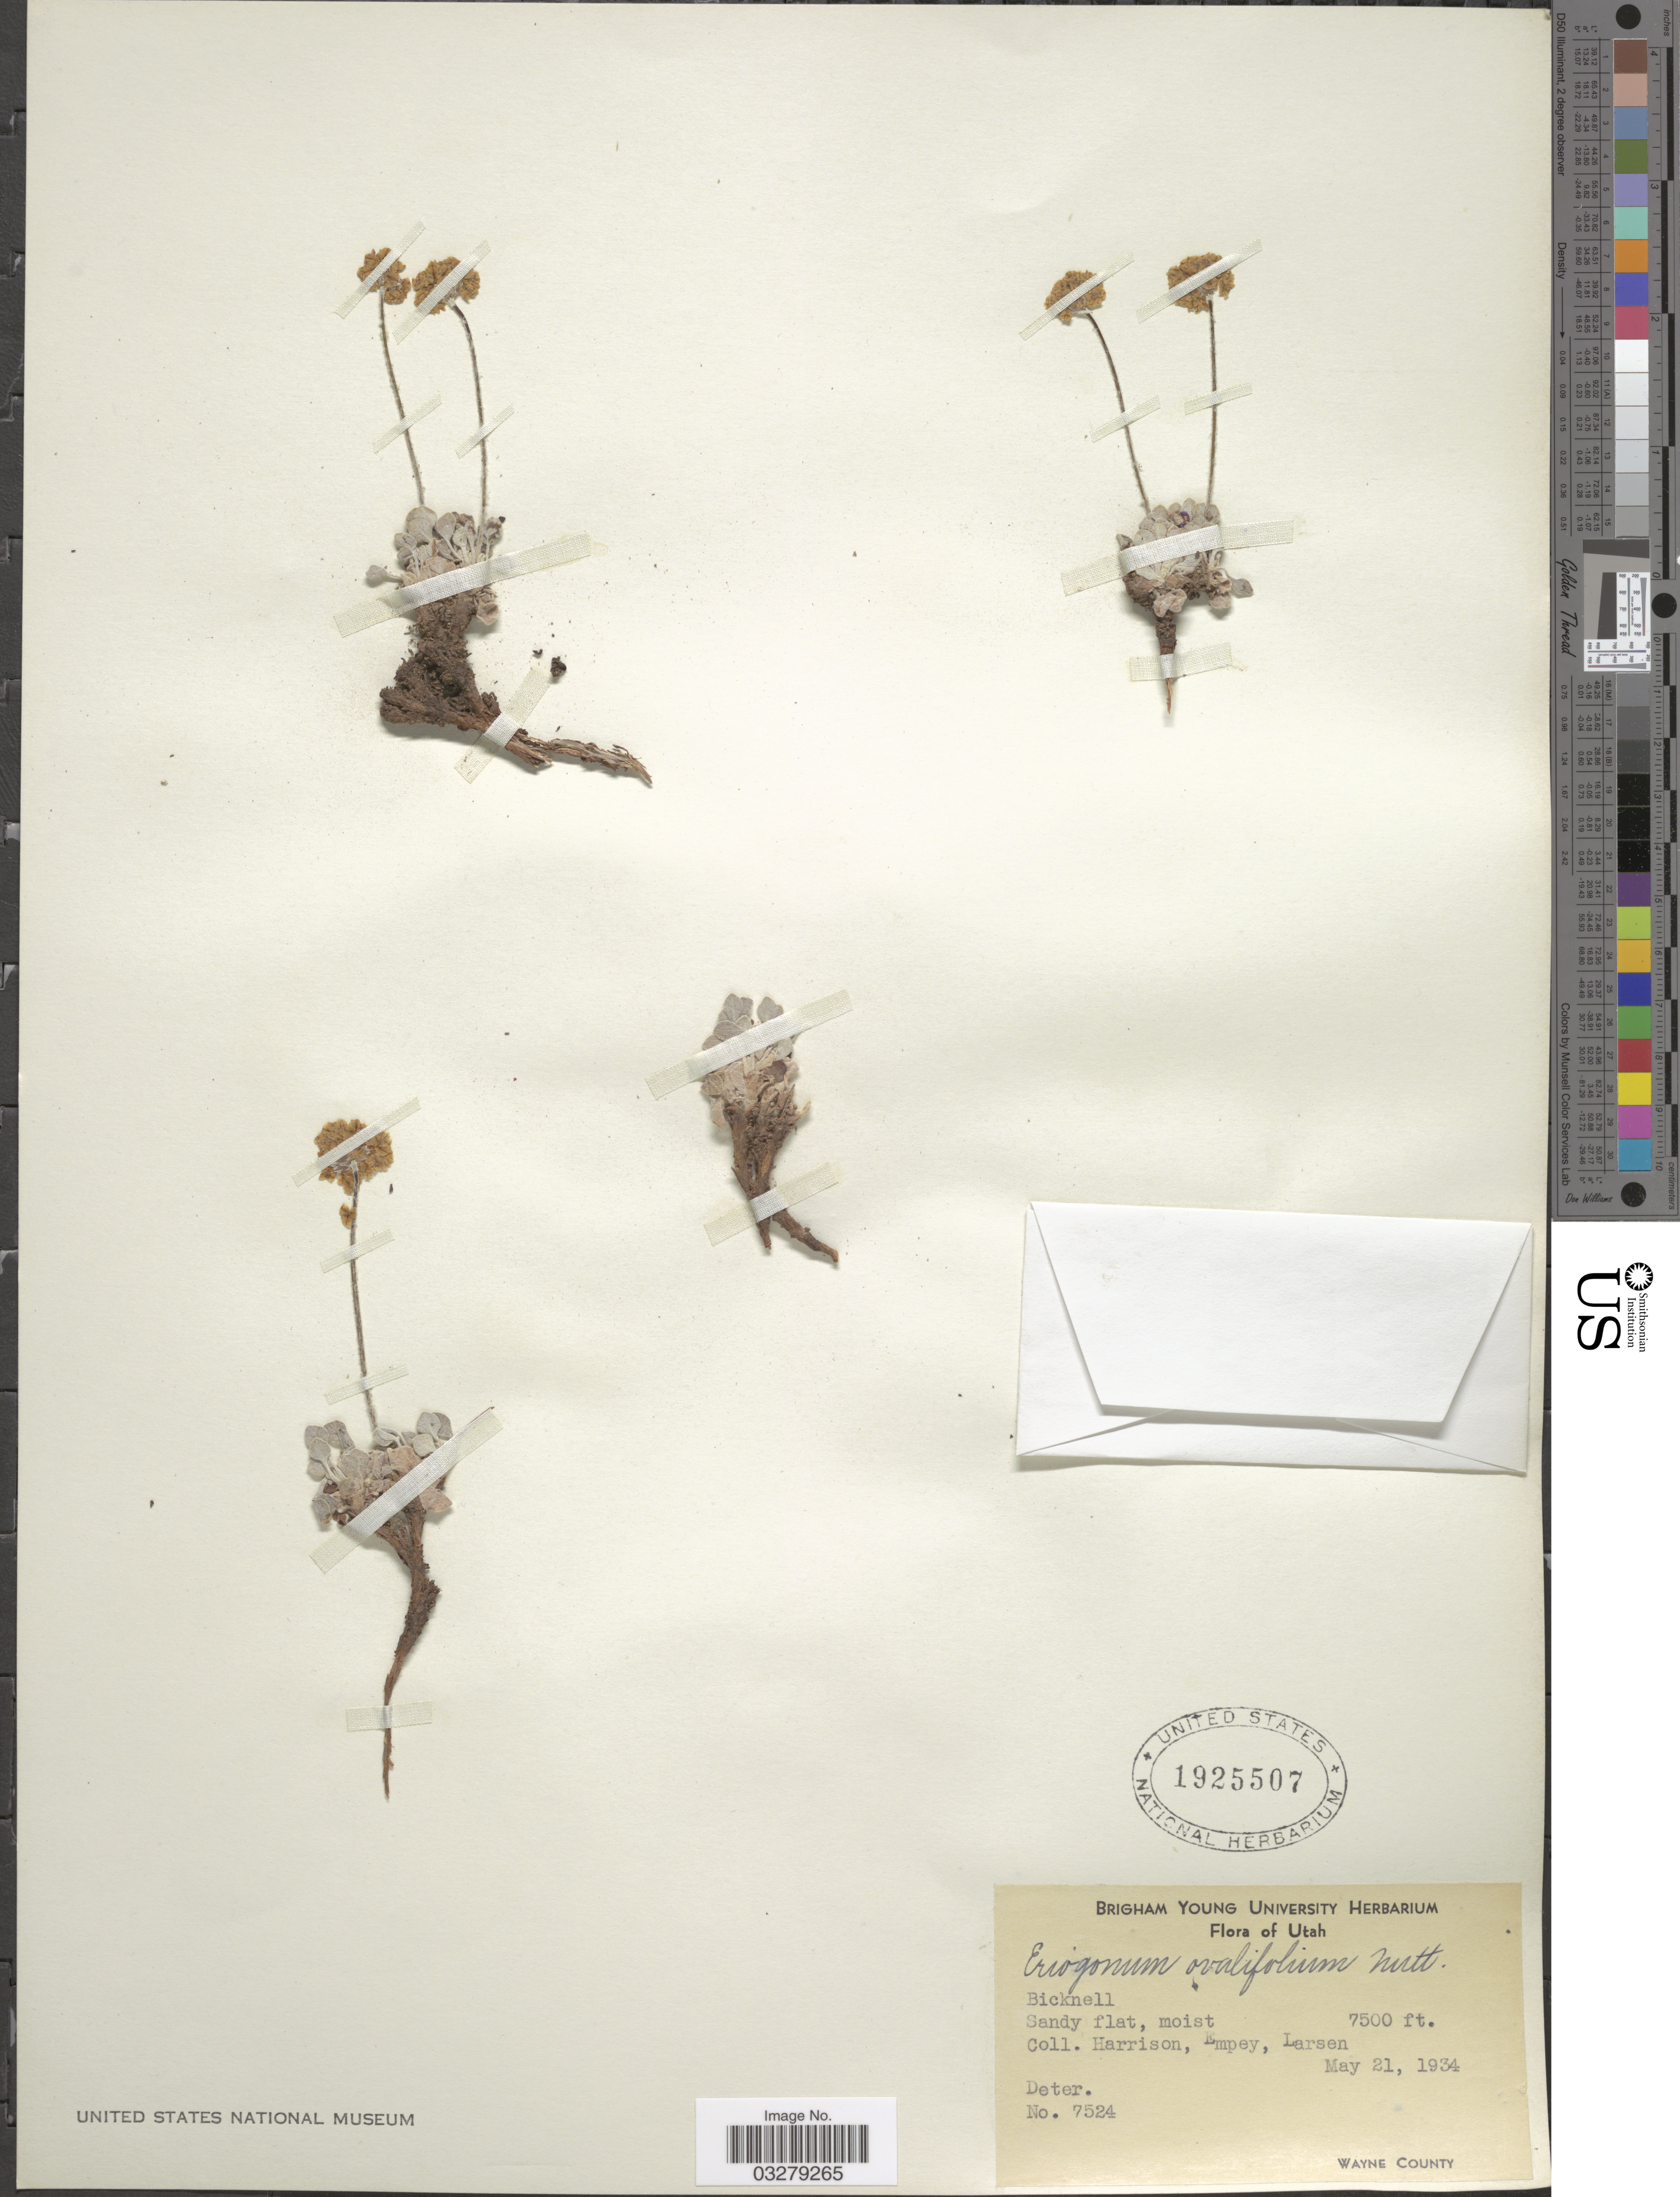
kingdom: Plantae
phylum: Tracheophyta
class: Magnoliopsida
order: Caryophyllales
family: Polygonaceae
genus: Eriogonum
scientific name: Eriogonum ovalifolium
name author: Nutt.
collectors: Harrison, Empey & -. Larsen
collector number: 7524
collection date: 1934-05-21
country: United States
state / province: Utah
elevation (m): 2286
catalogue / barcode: US 1925507